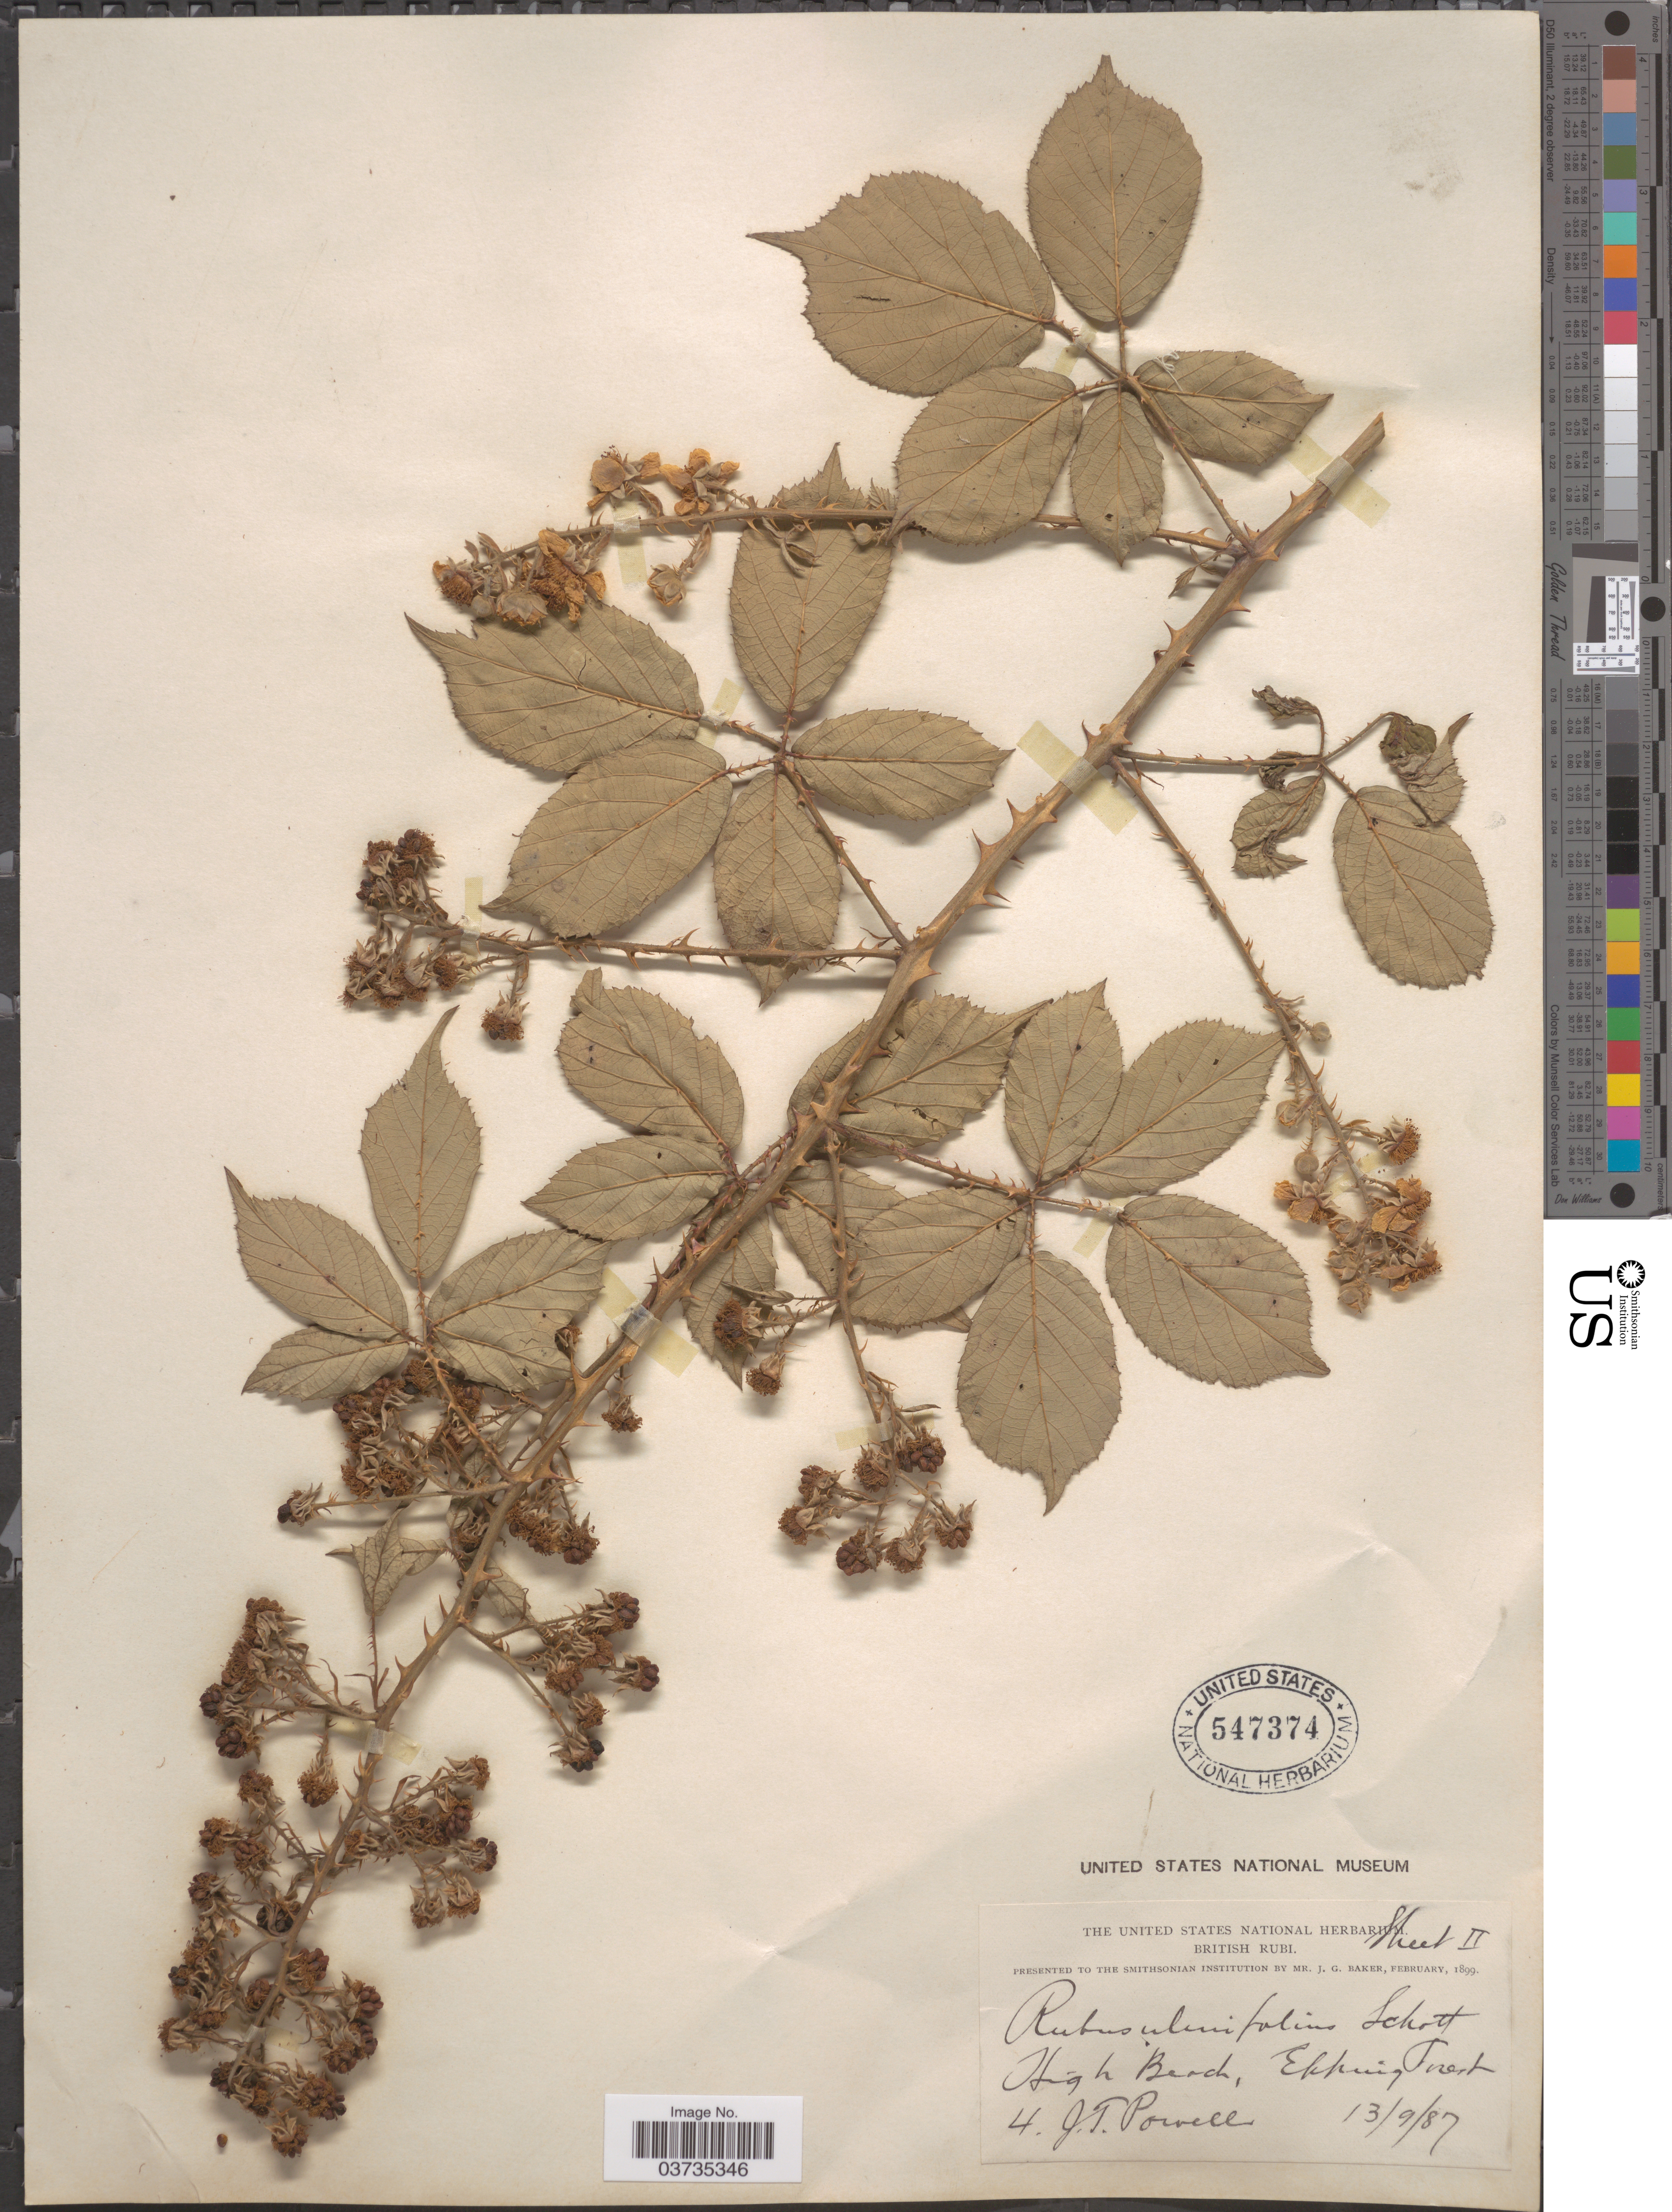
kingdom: Plantae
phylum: Tracheophyta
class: Magnoliopsida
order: Rosales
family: Rosaceae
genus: Rubus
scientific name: Rubus ulmifolius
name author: Schott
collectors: J. Powell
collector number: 4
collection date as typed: Transcribed d/m/y: 13/9/87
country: United Kingdom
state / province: England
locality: High Beach, Epping Forest.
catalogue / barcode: US 547374